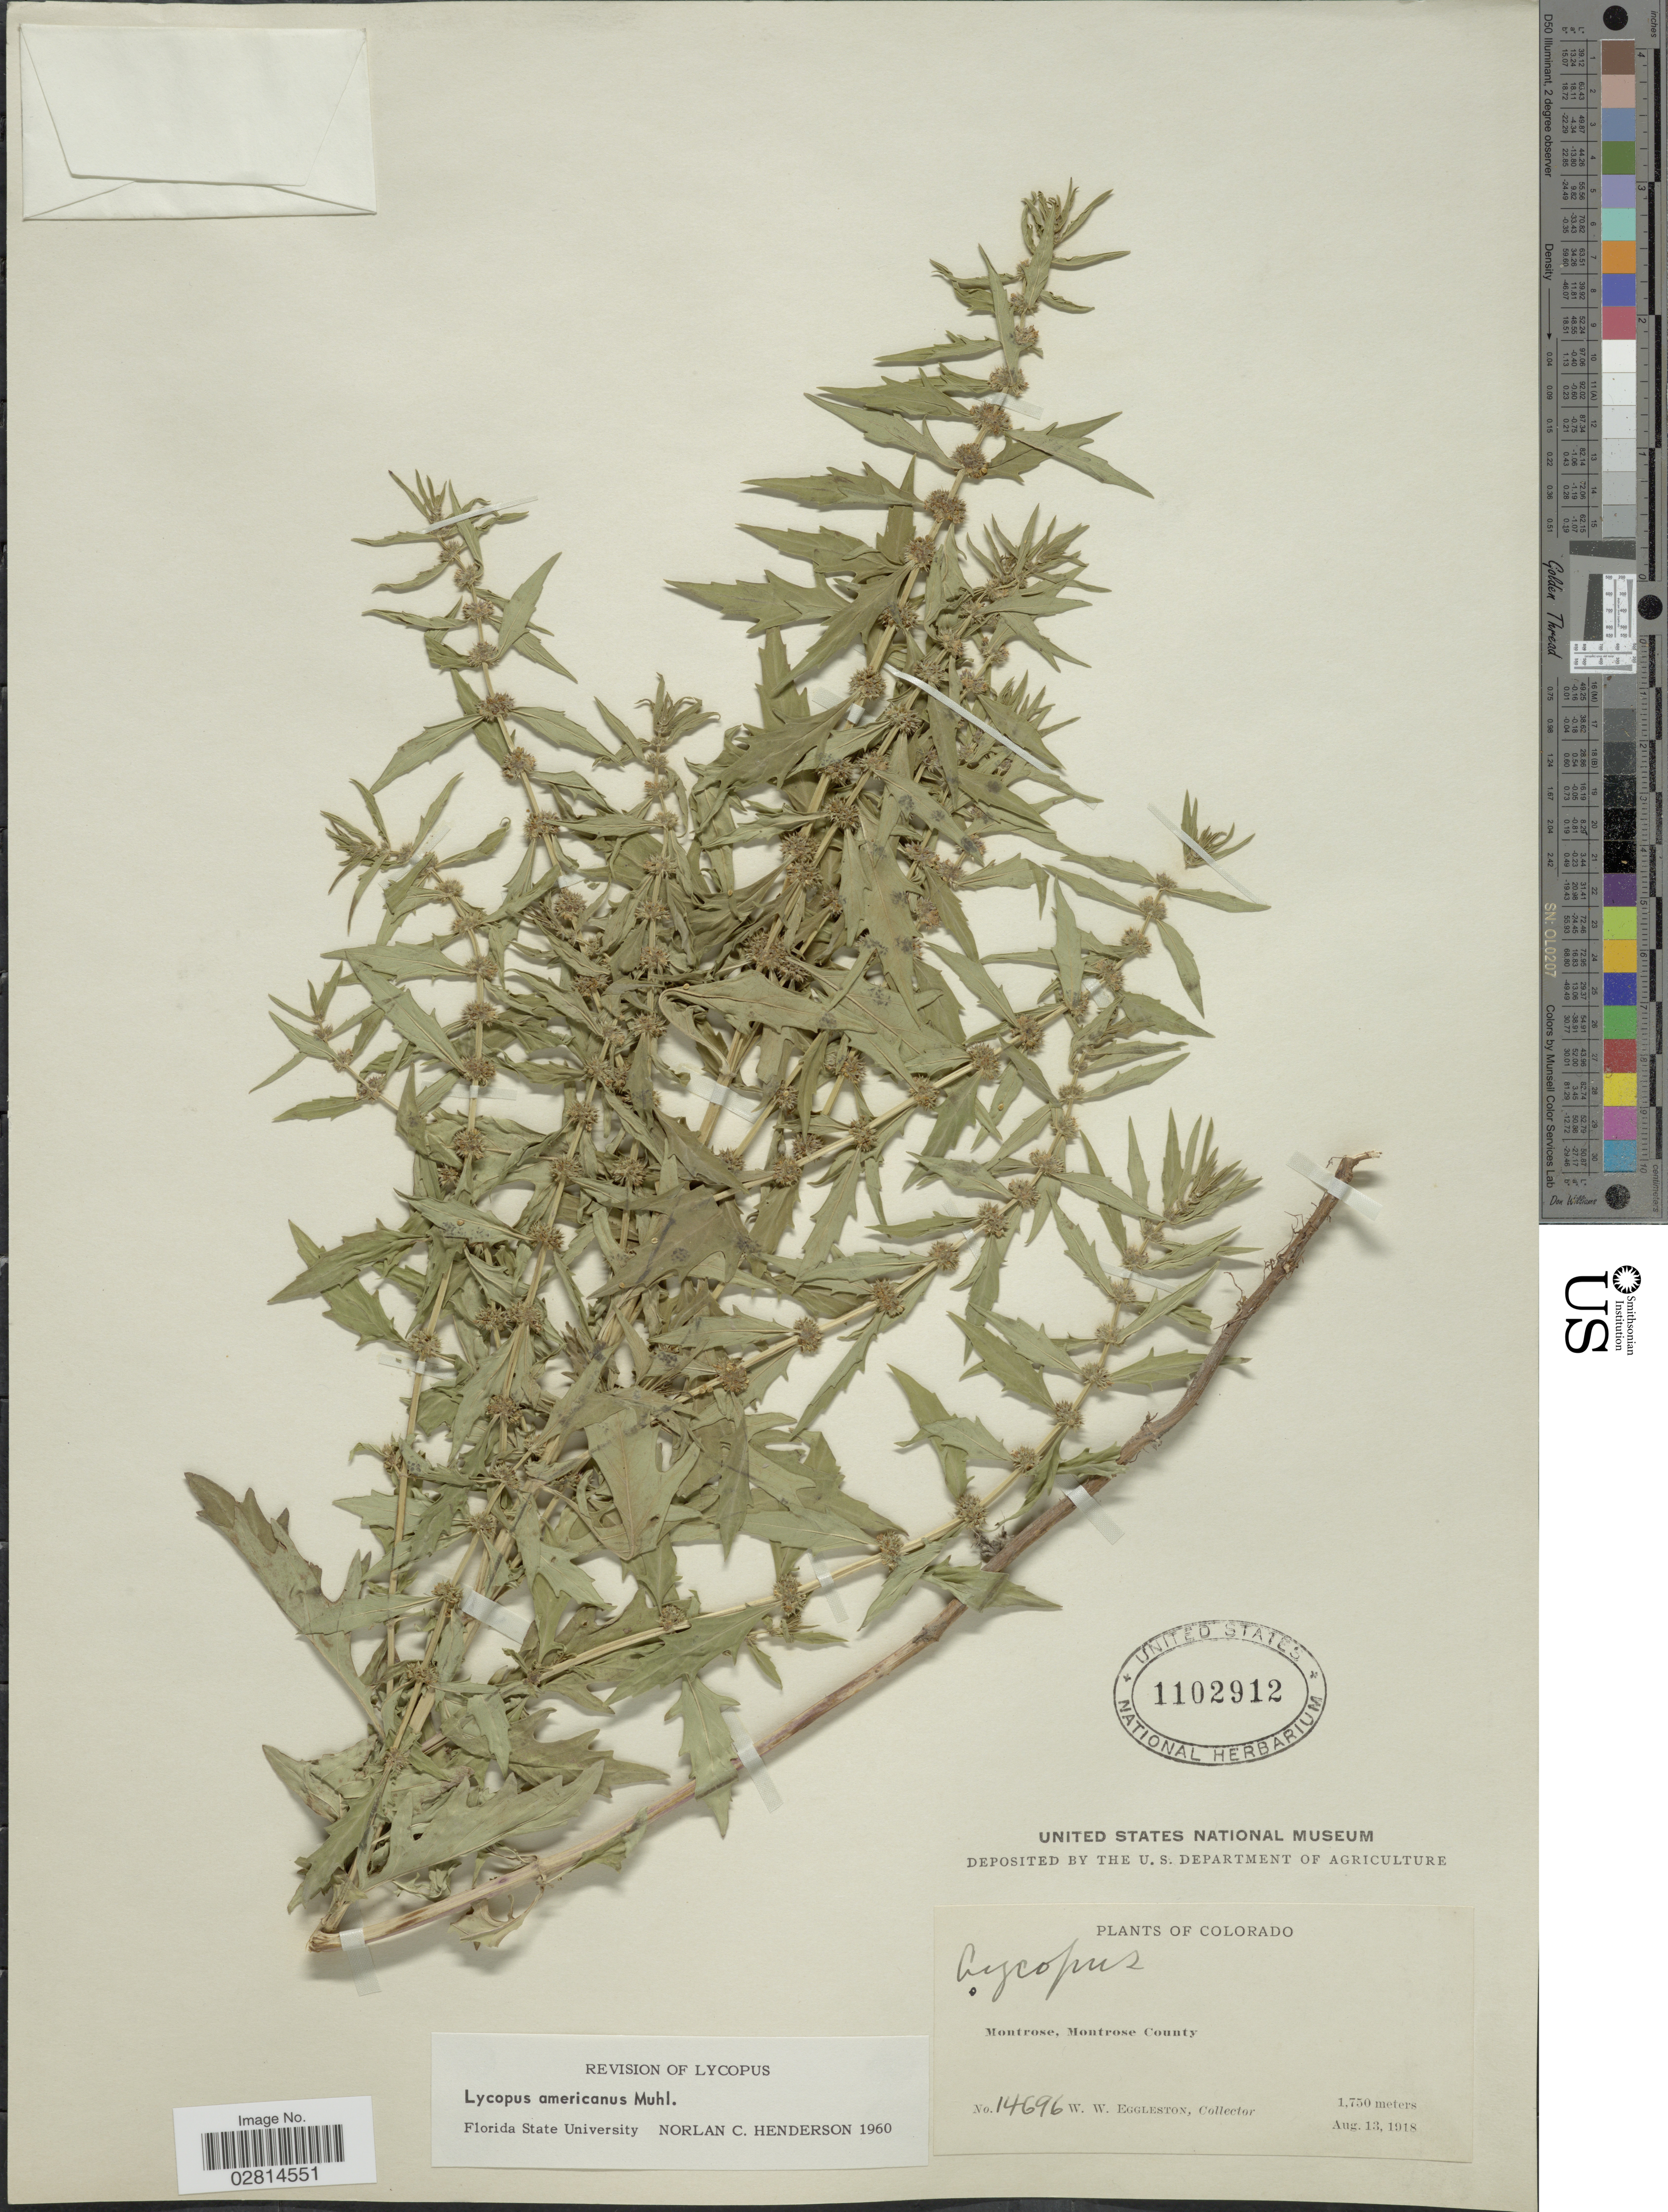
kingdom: Plantae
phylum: Tracheophyta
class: Magnoliopsida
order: Lamiales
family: Lamiaceae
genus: Lycopus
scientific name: Lycopus americanus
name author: Muhl. ex W.P.C. Barton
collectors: W. W. Eggleston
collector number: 14696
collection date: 1918-08-13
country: United States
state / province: Colorado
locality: Montrose, Montrose County.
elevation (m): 1750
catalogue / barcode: US 1102912